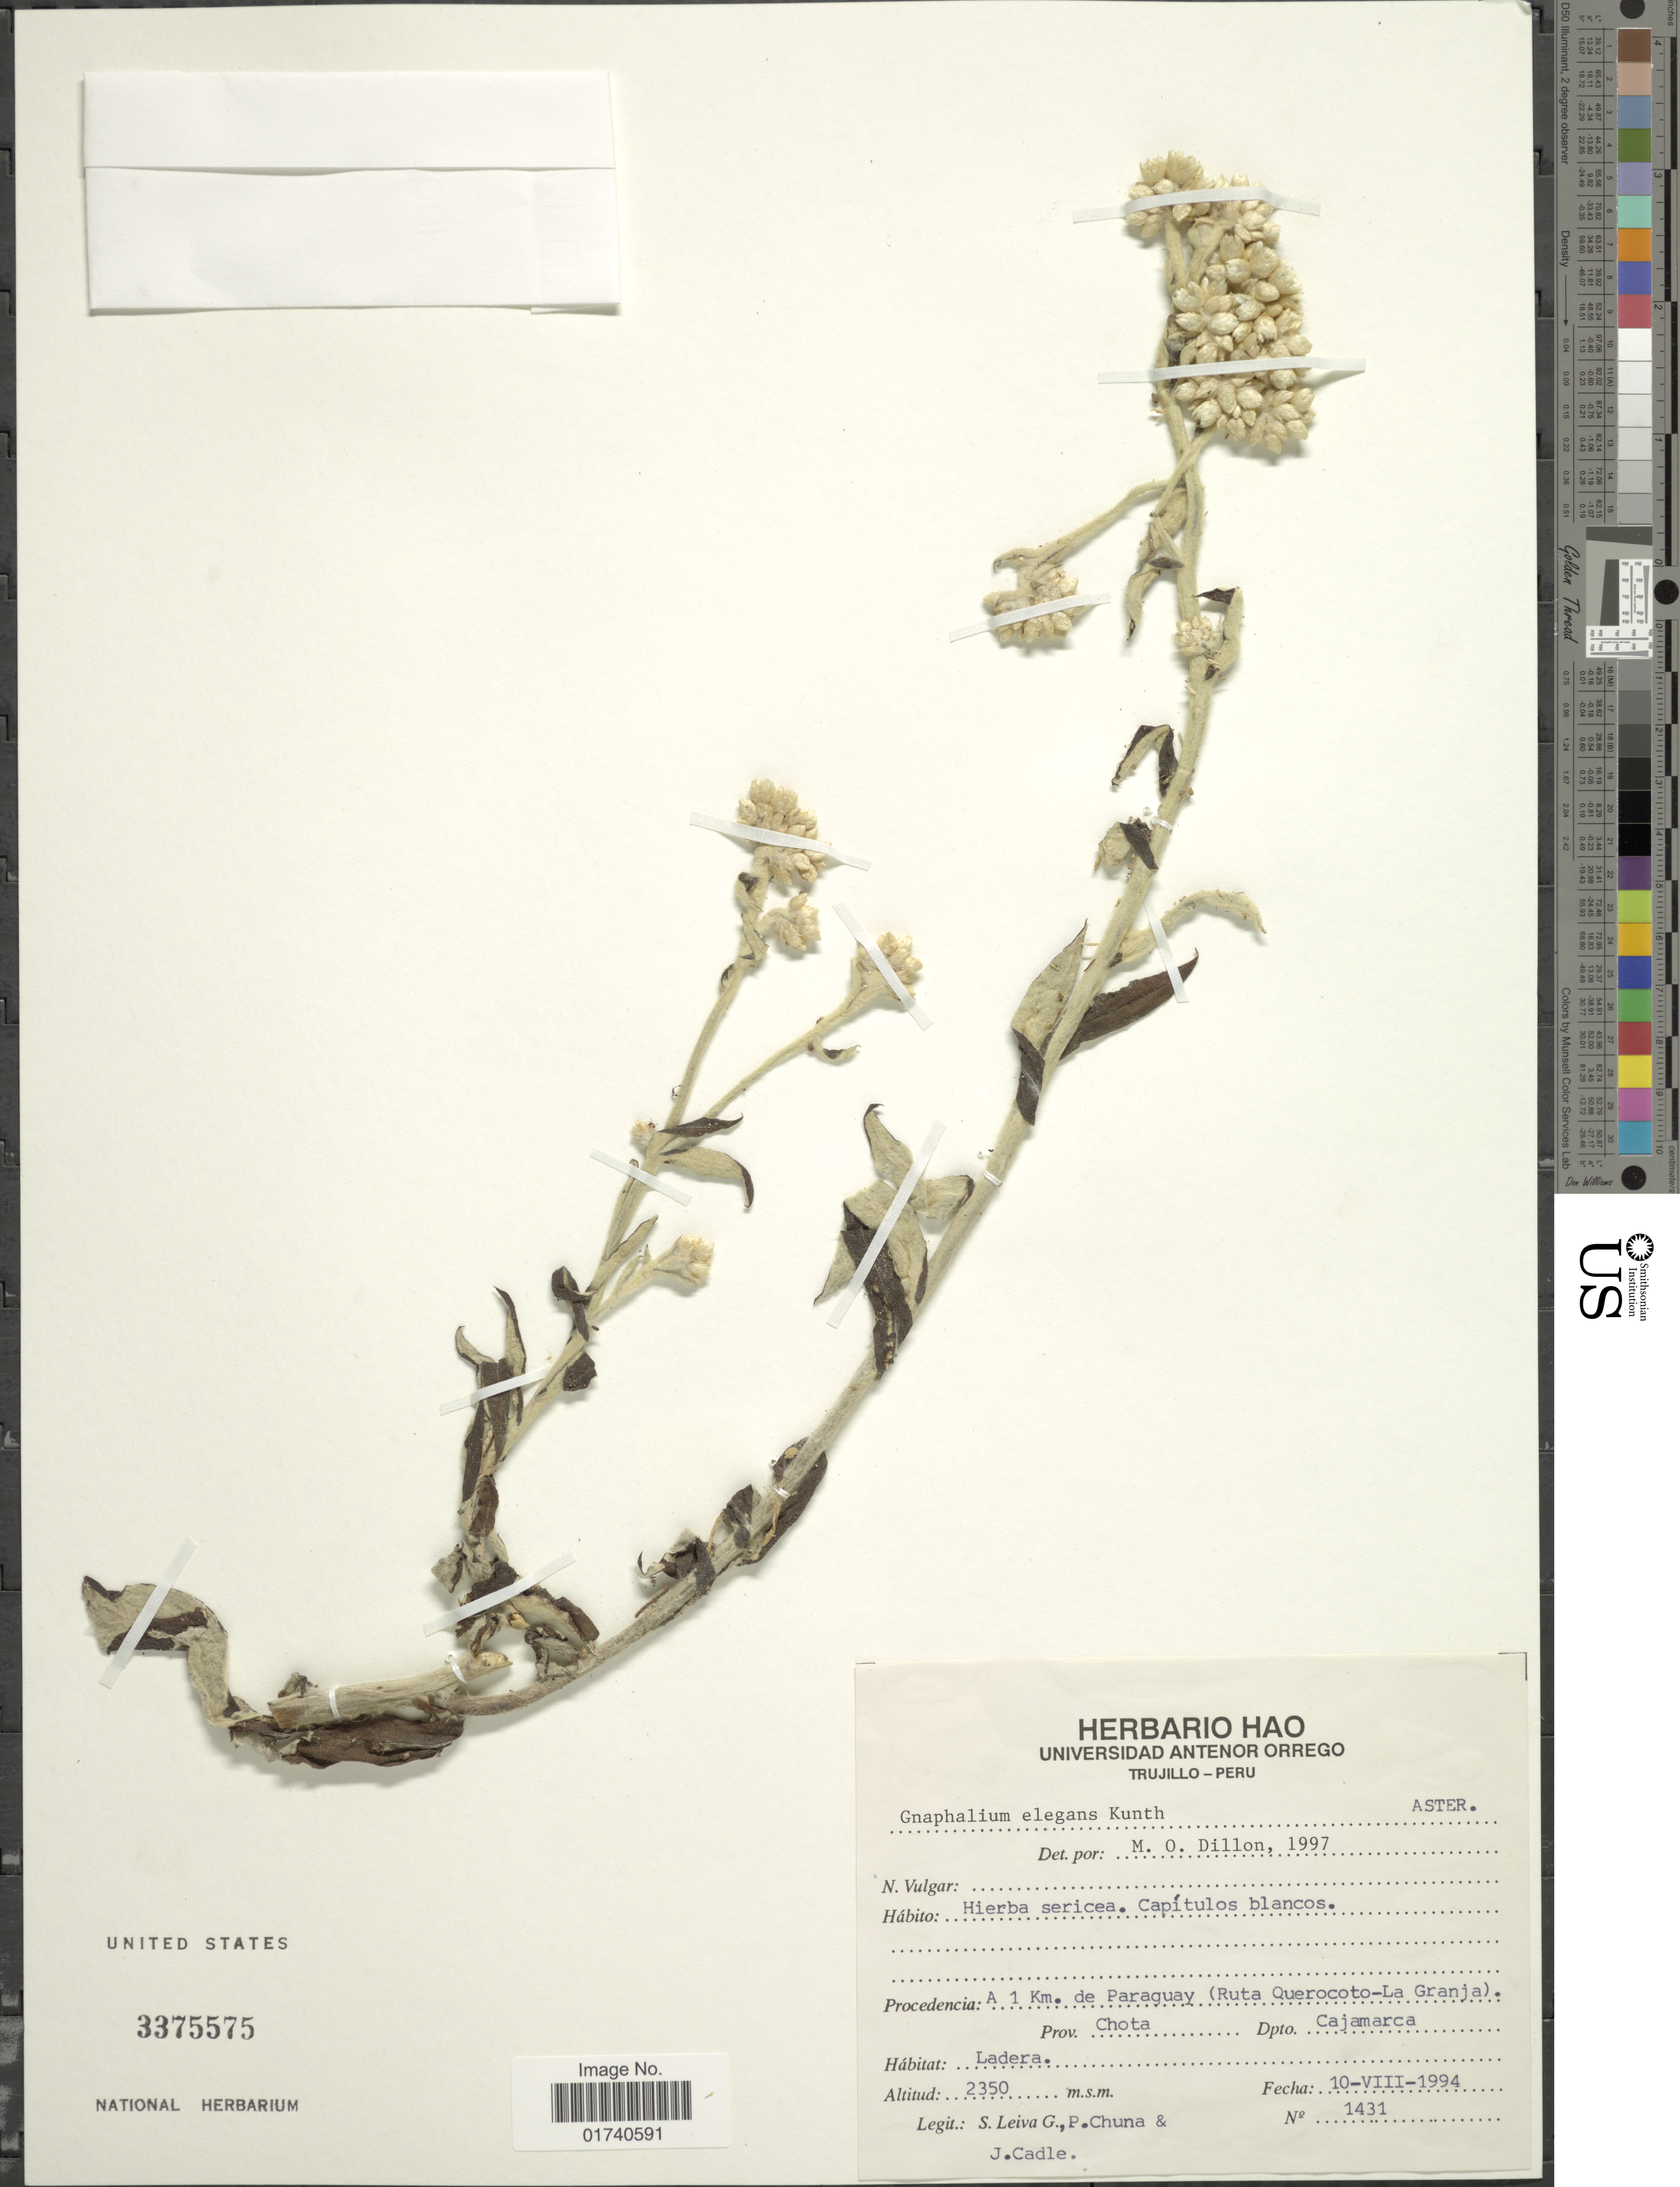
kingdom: Plantae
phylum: Tracheophyta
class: Magnoliopsida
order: Asterales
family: Asteraceae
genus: Pseudognaphalium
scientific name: Pseudognaphalium elegans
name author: (Kunth) Kartesz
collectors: S. Leiva G., P. Chuna & J. Cadle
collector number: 1431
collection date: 1994-08-10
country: Peru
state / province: Cajamarca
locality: Procedencia: A 1 km. de Paraguay (Ruta Querocoto-La Granja). Prov. Chota. Dpto. Cajamarca.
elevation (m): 2350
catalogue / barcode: US 3375575